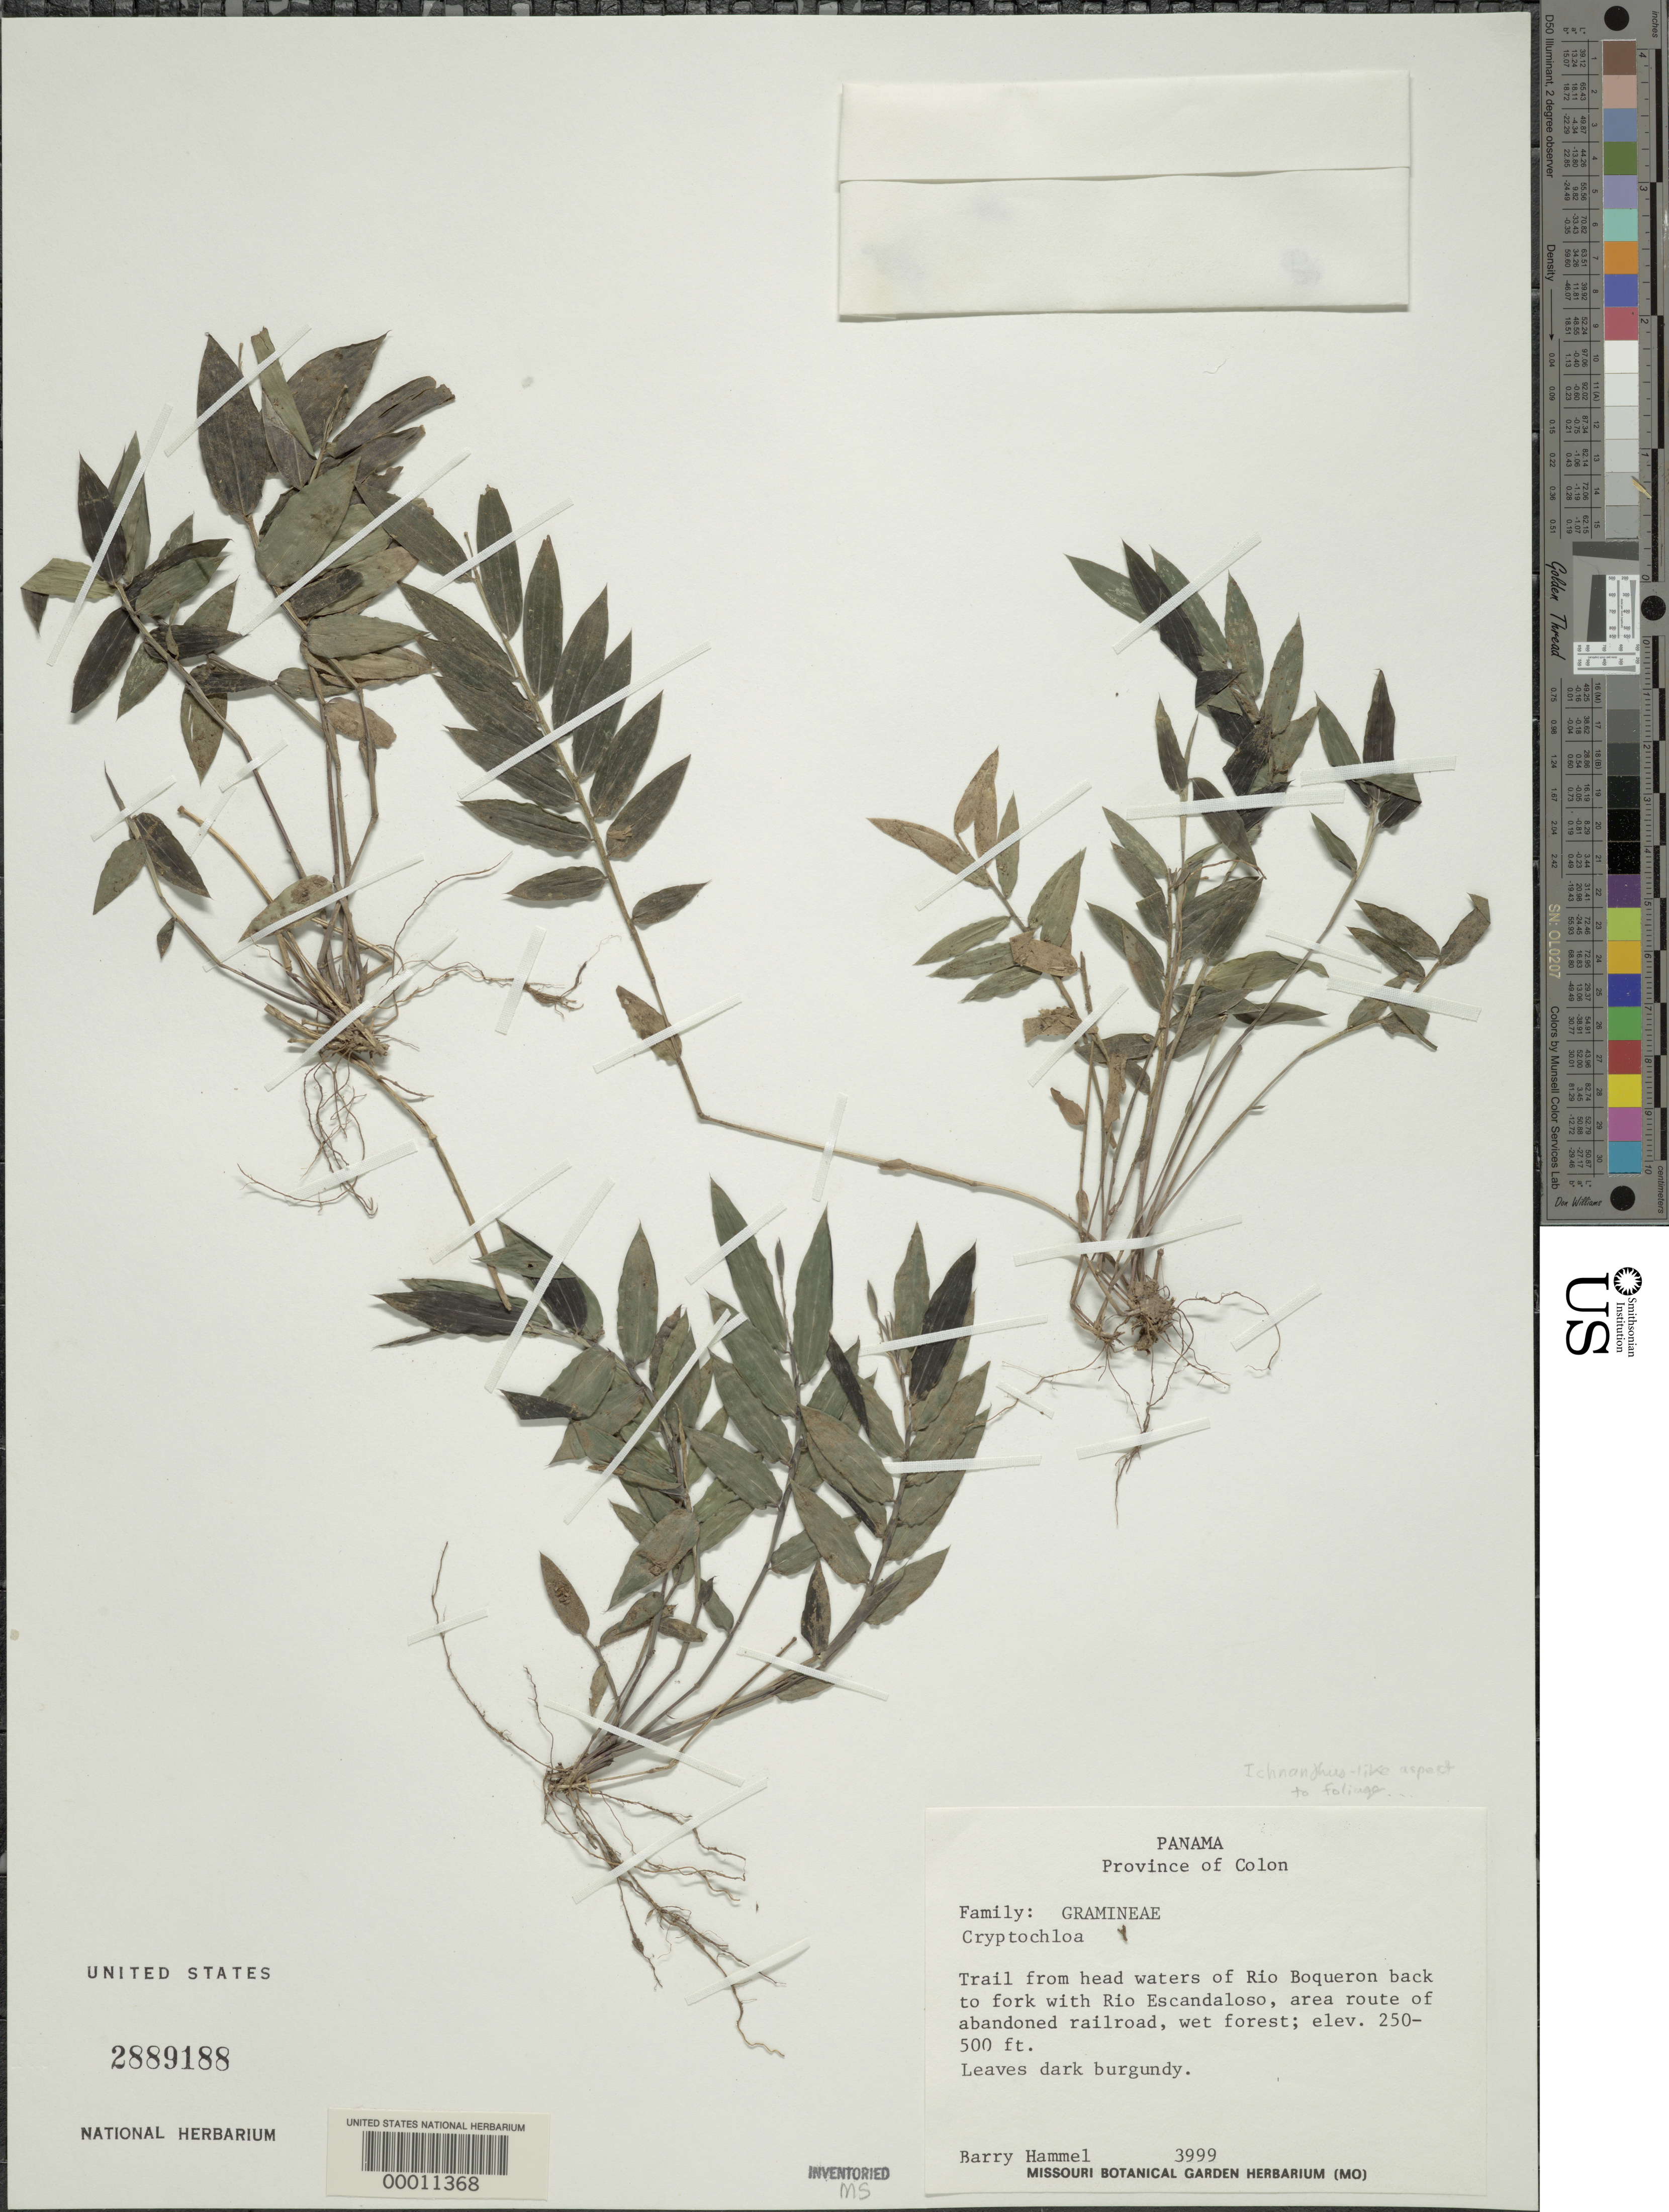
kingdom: Plantae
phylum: Tracheophyta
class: Liliopsida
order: Poales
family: Poaceae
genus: Cryptochloa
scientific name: Cryptochloa variana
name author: Swallen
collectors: B. Hammel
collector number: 3999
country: Panama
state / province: Colón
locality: Rio Boqueron, Rio Escandaloso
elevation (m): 76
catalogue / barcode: US 2889188